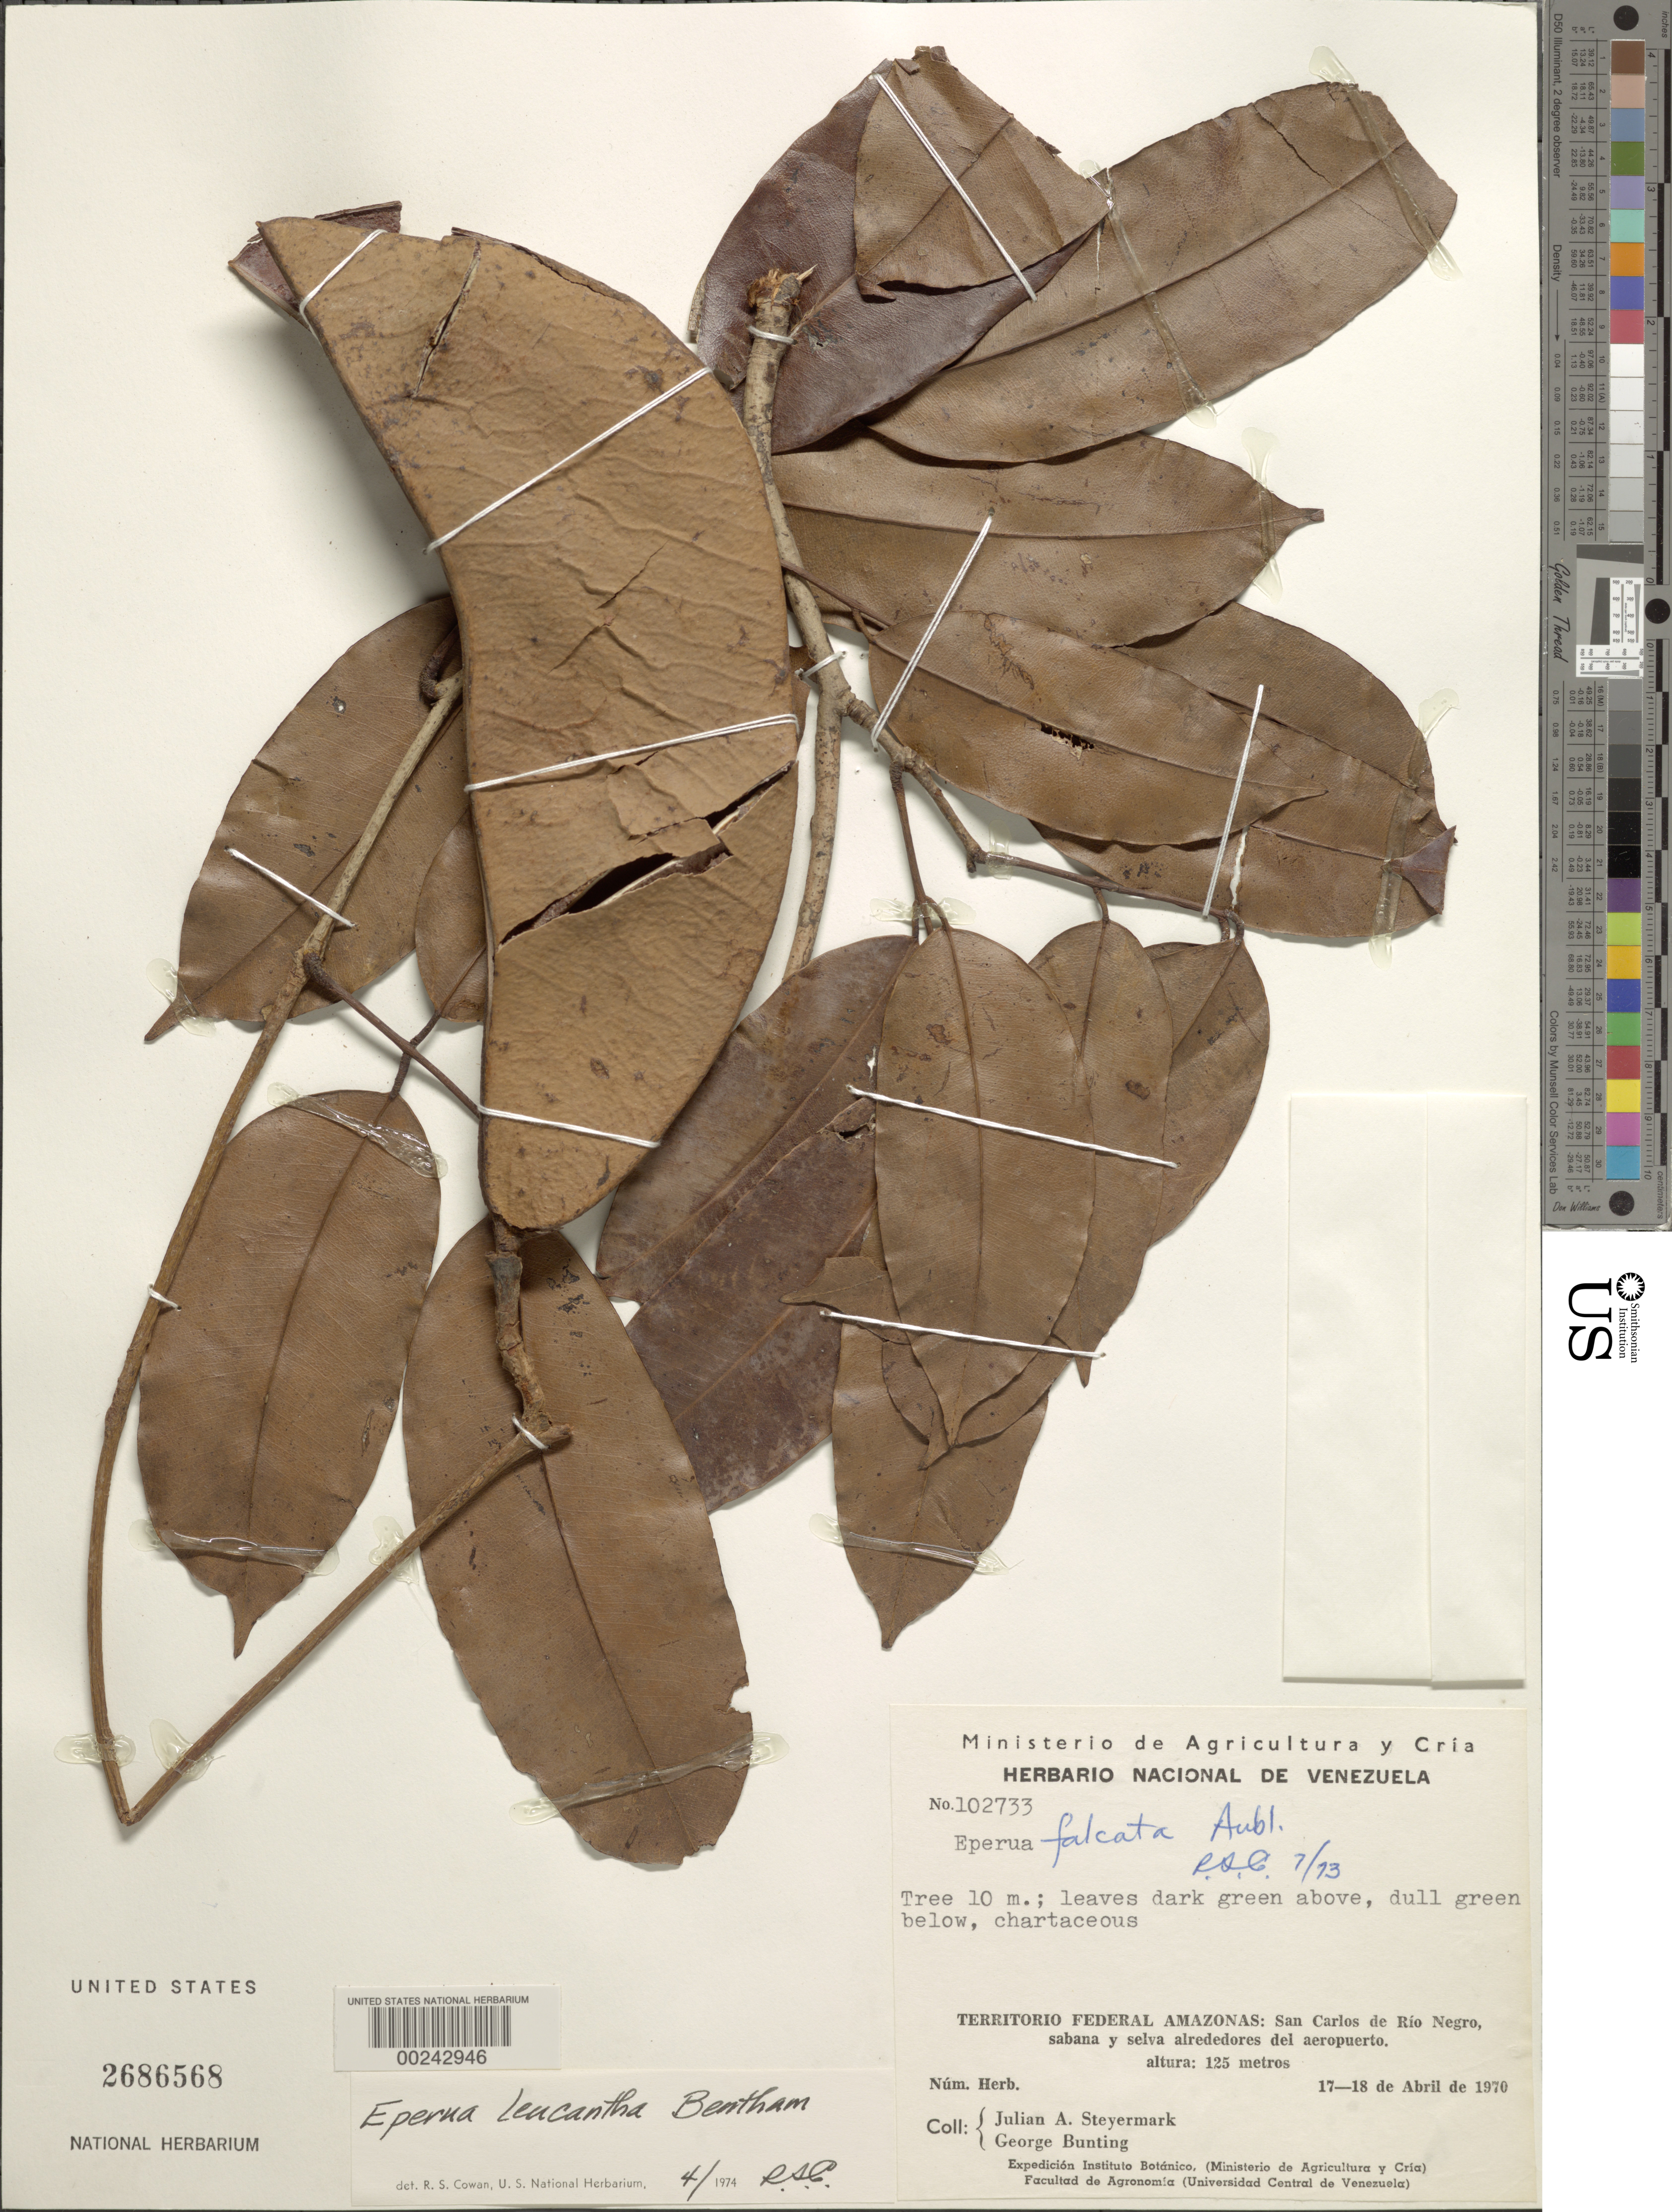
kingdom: Plantae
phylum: Tracheophyta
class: Magnoliopsida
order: Fabales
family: Fabaceae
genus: Eperua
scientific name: Eperua leucantha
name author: Benth.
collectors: J. Steyermark & G. S. Bunting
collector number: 102733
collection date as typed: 17 Apr 1970 to 18 Apr 1970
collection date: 1970-04-17/1970-04-18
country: Venezuela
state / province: Amazonas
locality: San carlos de rio negro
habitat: Savanna and around airport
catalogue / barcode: US 2686568